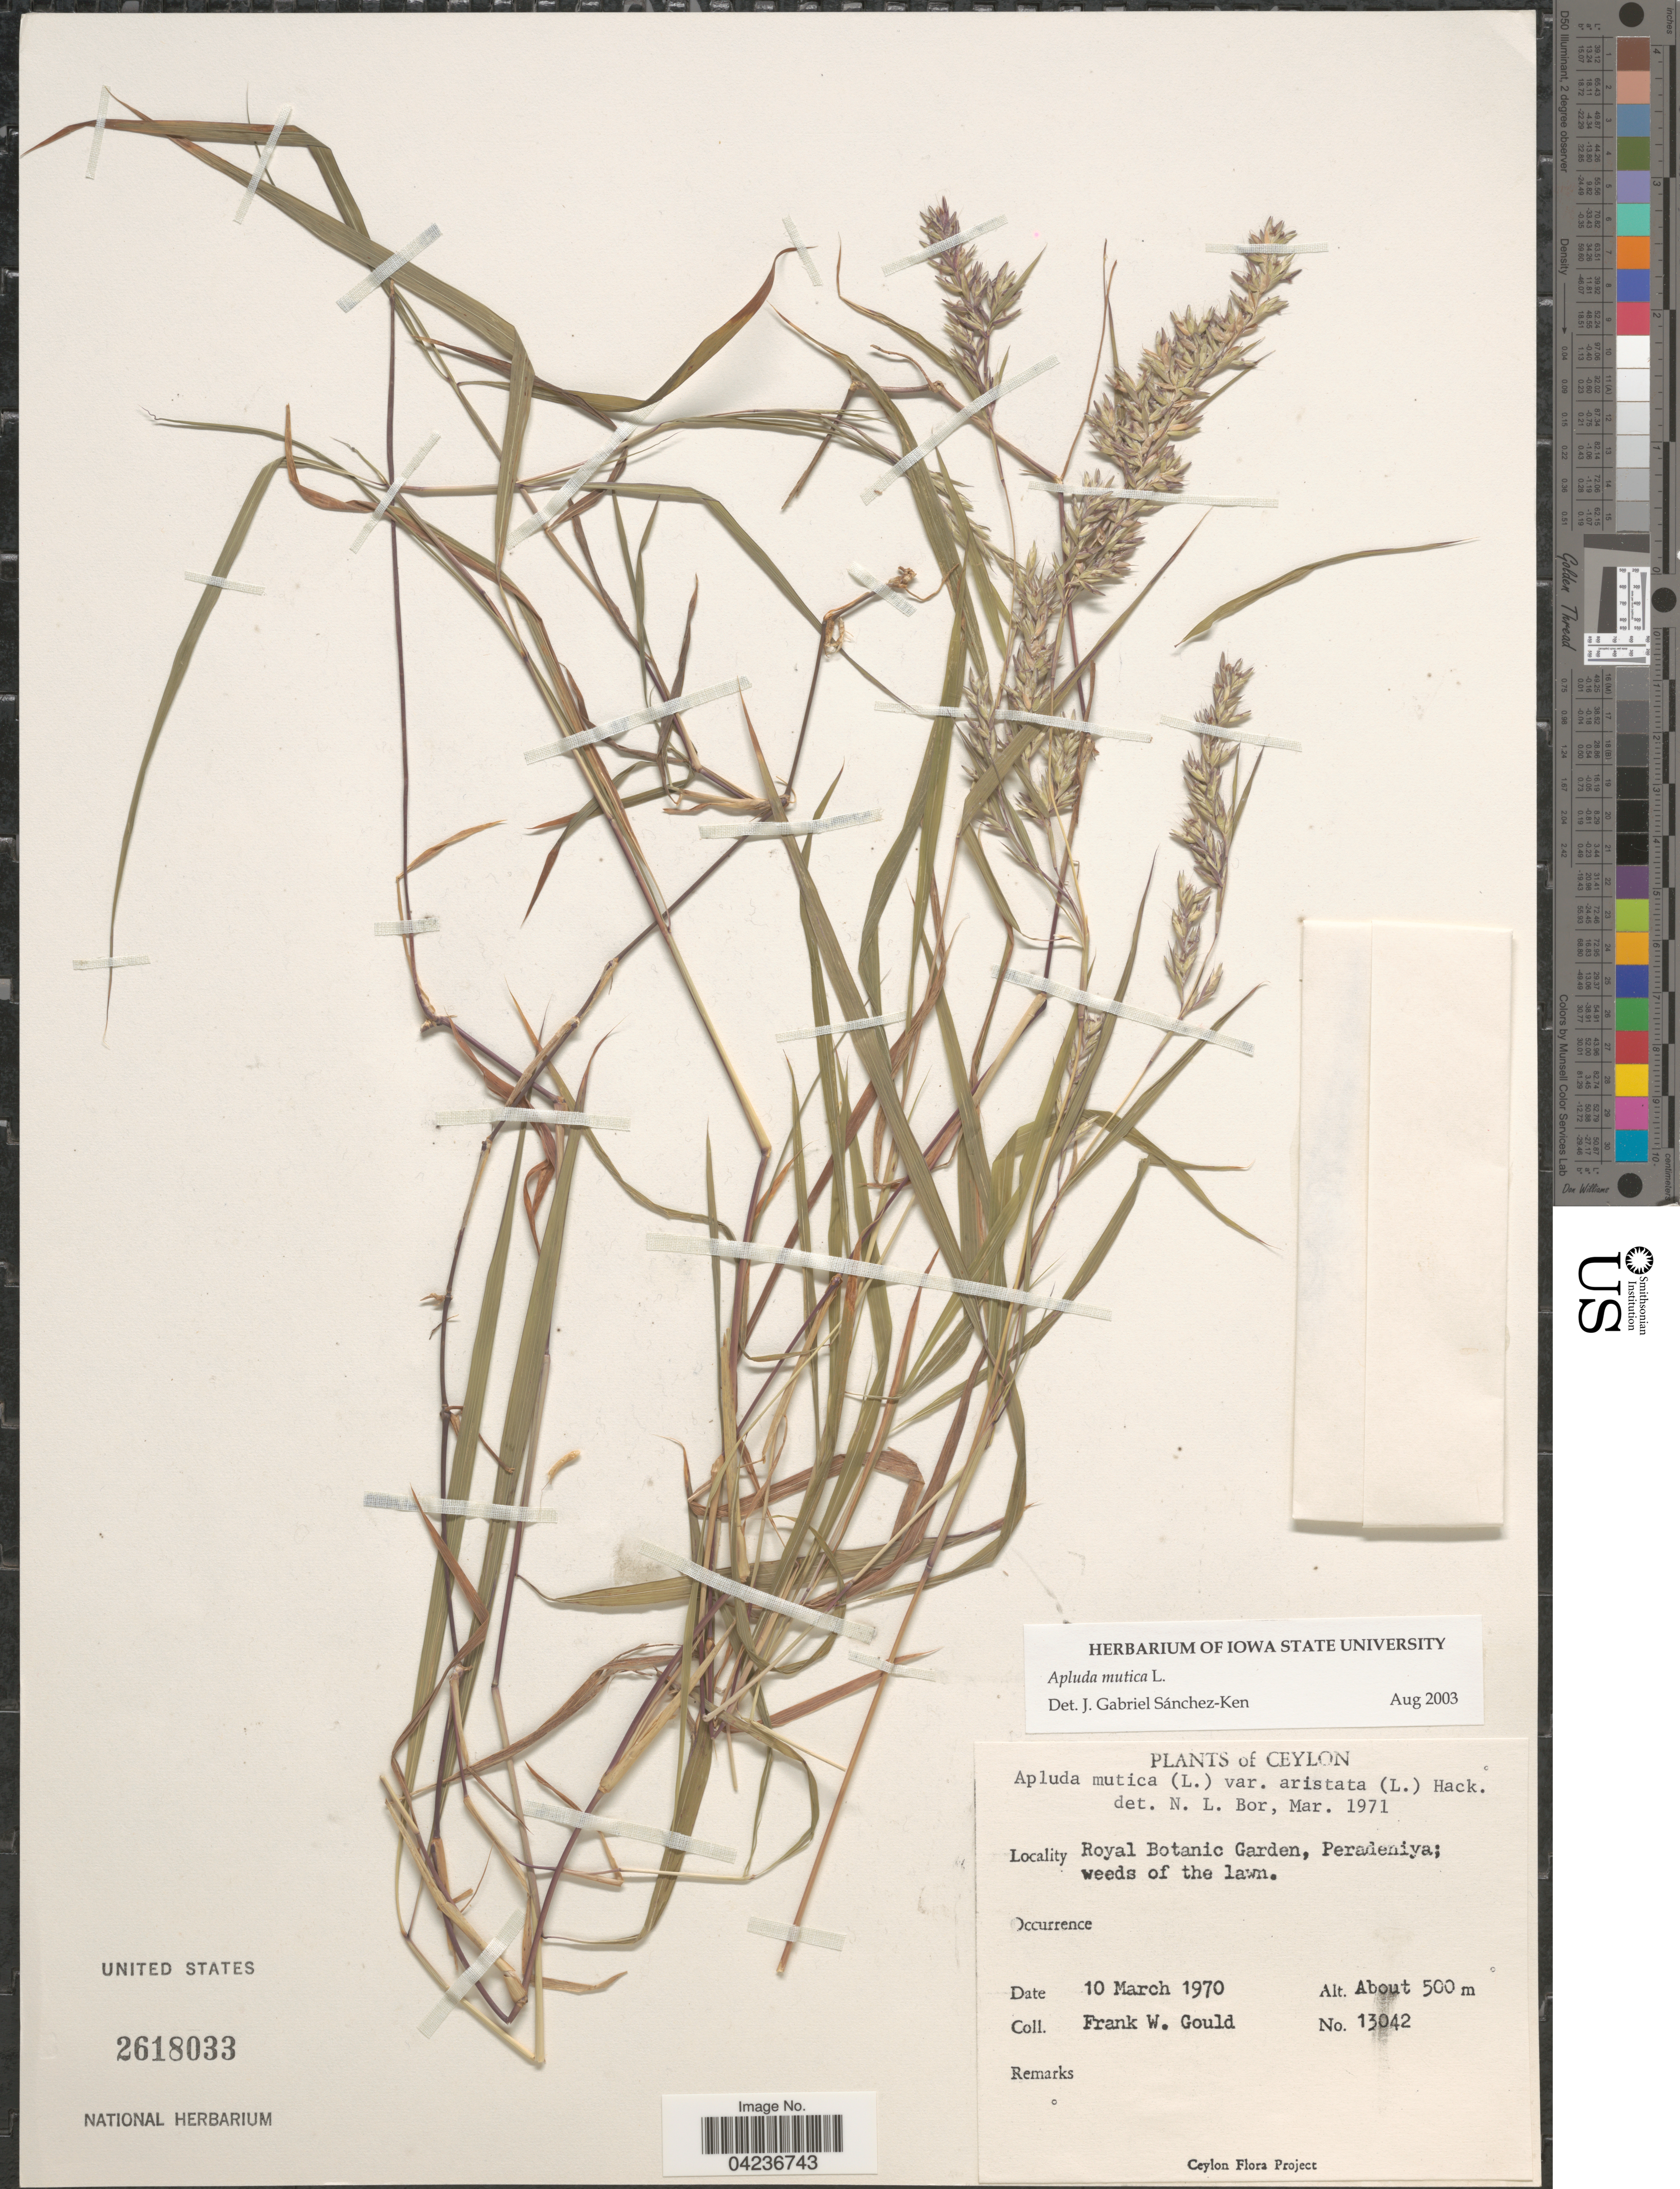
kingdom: Plantae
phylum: Tracheophyta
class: Liliopsida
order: Poales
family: Poaceae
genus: Apluda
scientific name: Apluda mutica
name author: L.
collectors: F. W. Gould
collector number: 13042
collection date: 1970-03-10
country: Sri Lanka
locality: Ceylon. Royal Botanic Garden, Peradeniya.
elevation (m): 500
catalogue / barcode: US 2618033